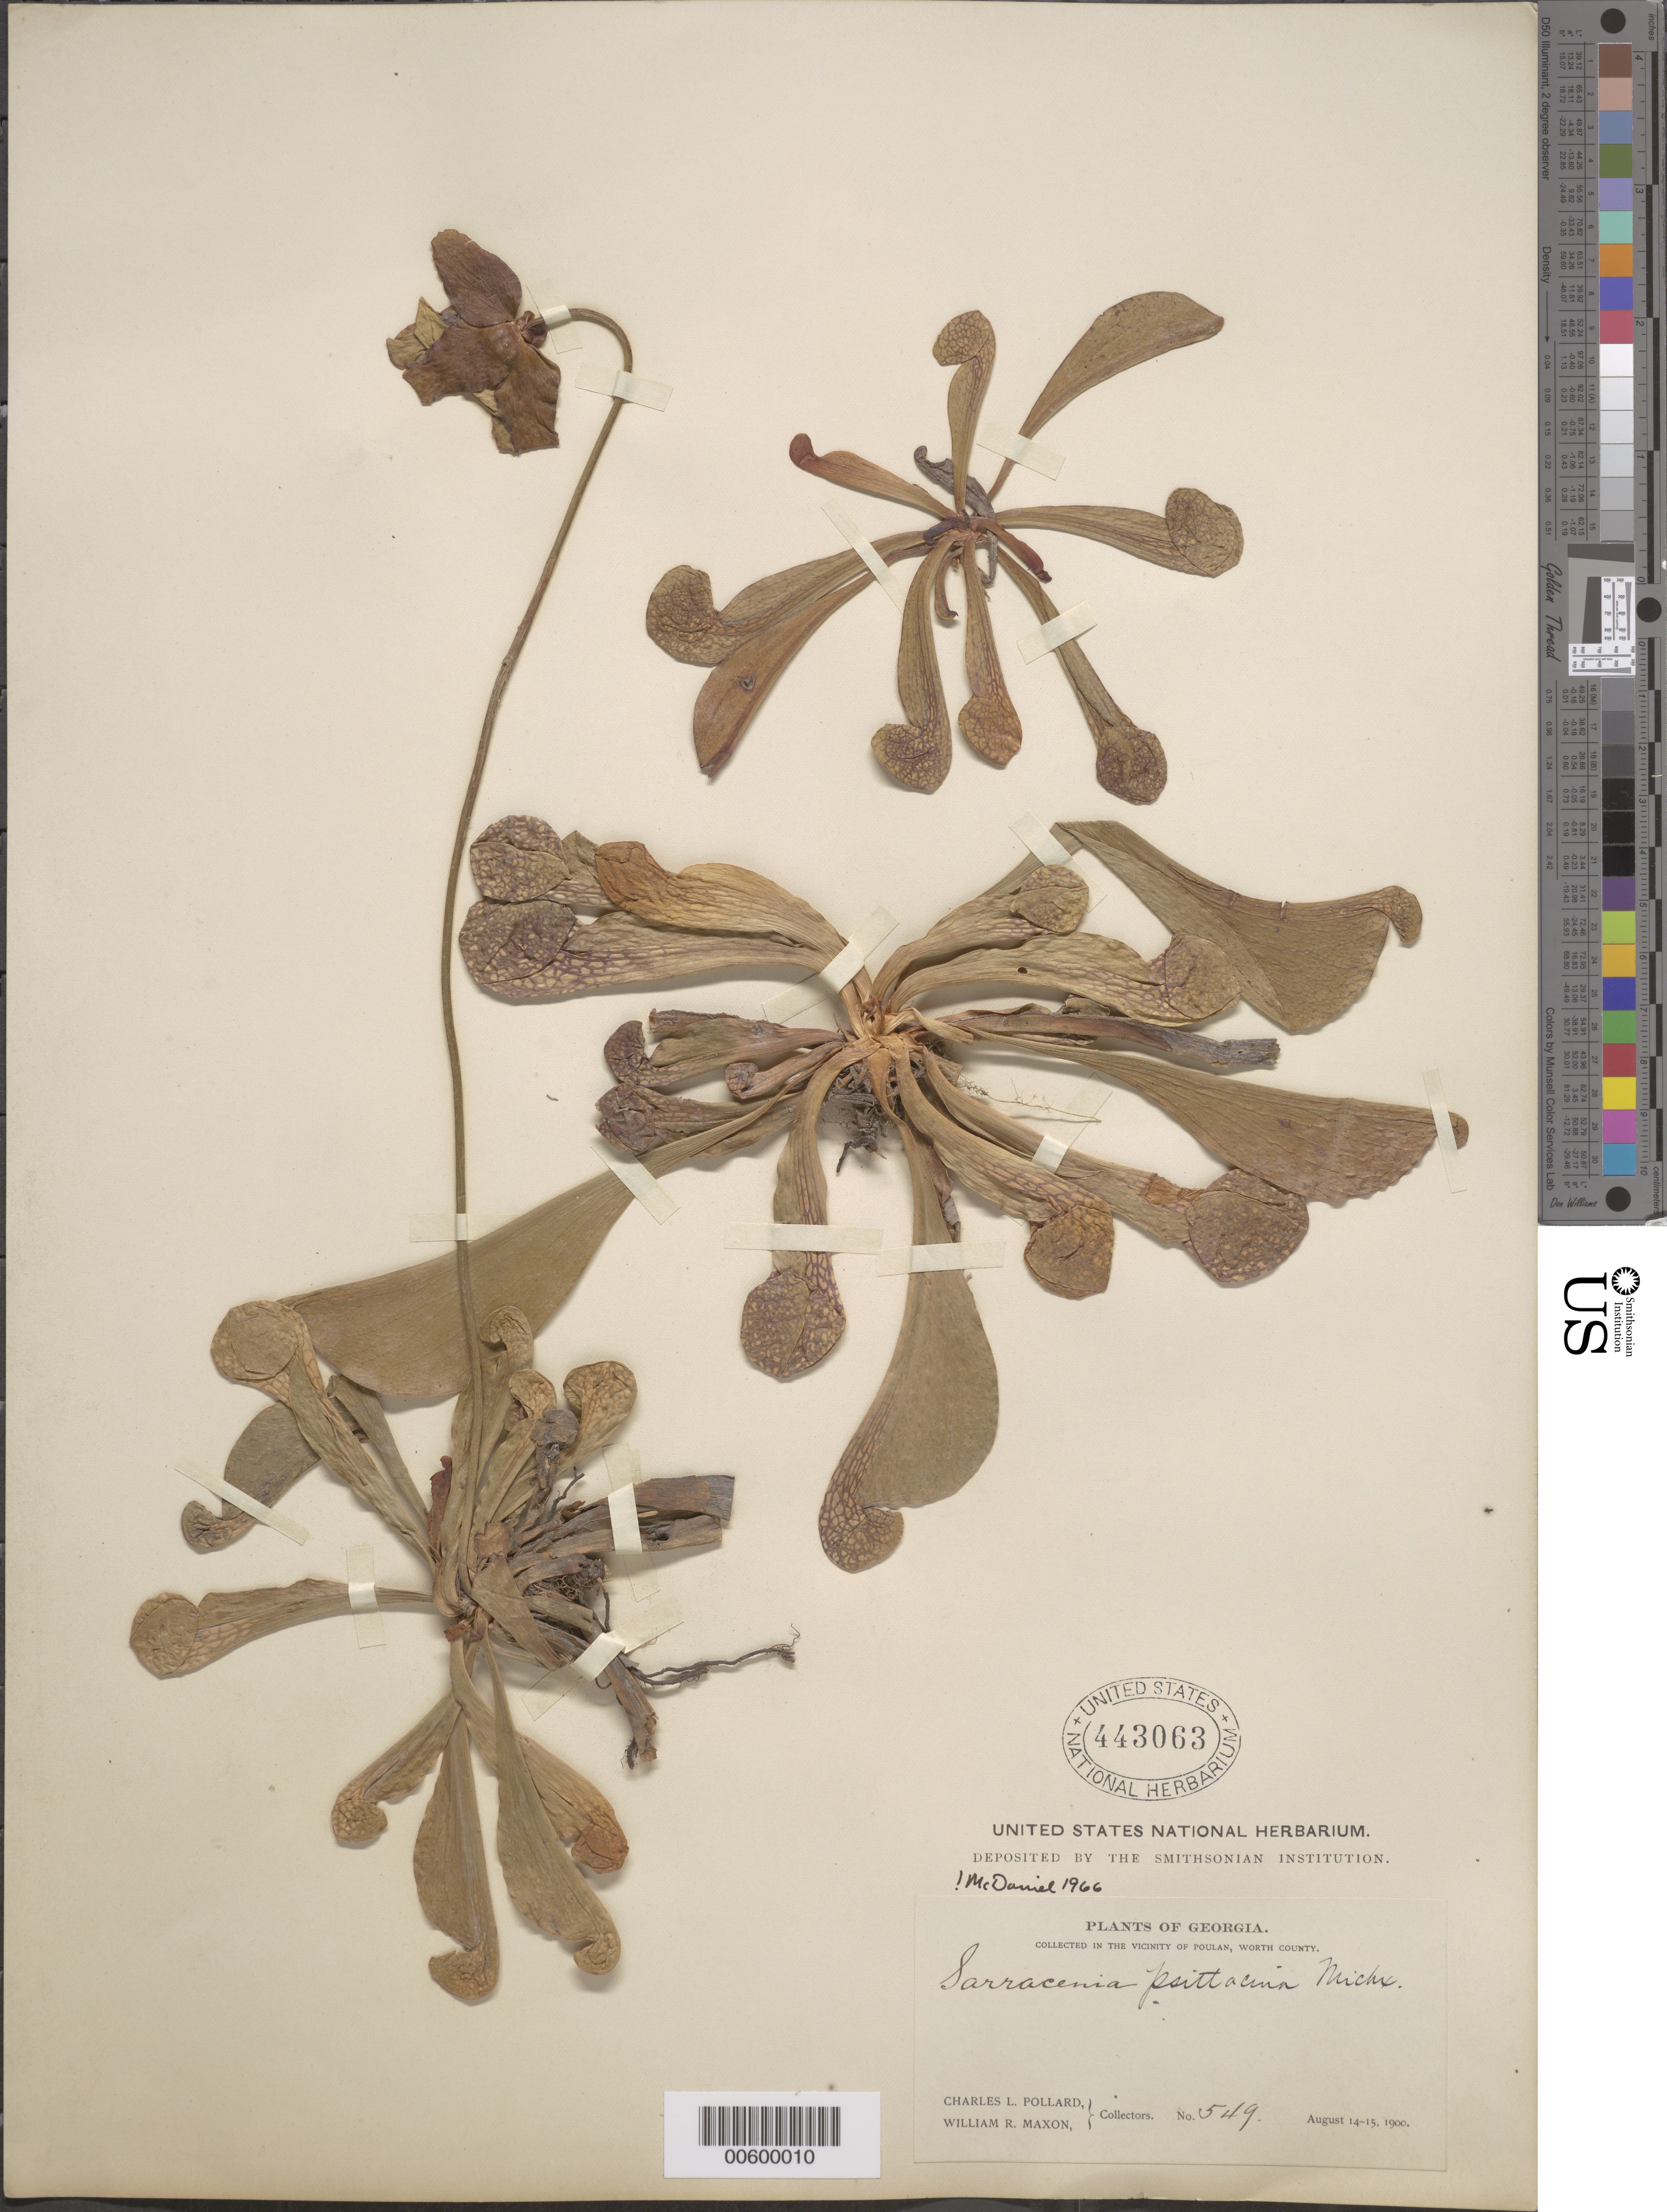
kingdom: Plantae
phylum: Tracheophyta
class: Magnoliopsida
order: Ericales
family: Sarraceniaceae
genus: Sarracenia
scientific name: Sarracenia psittacina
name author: Michx.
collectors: C. L. Pollard & W. R. Maxon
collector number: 549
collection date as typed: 14 Aug 1900 to 15 Aug 1900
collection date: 1900-08-14/1900-08-15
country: United States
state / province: Georgia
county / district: Worth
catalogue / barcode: US 443063